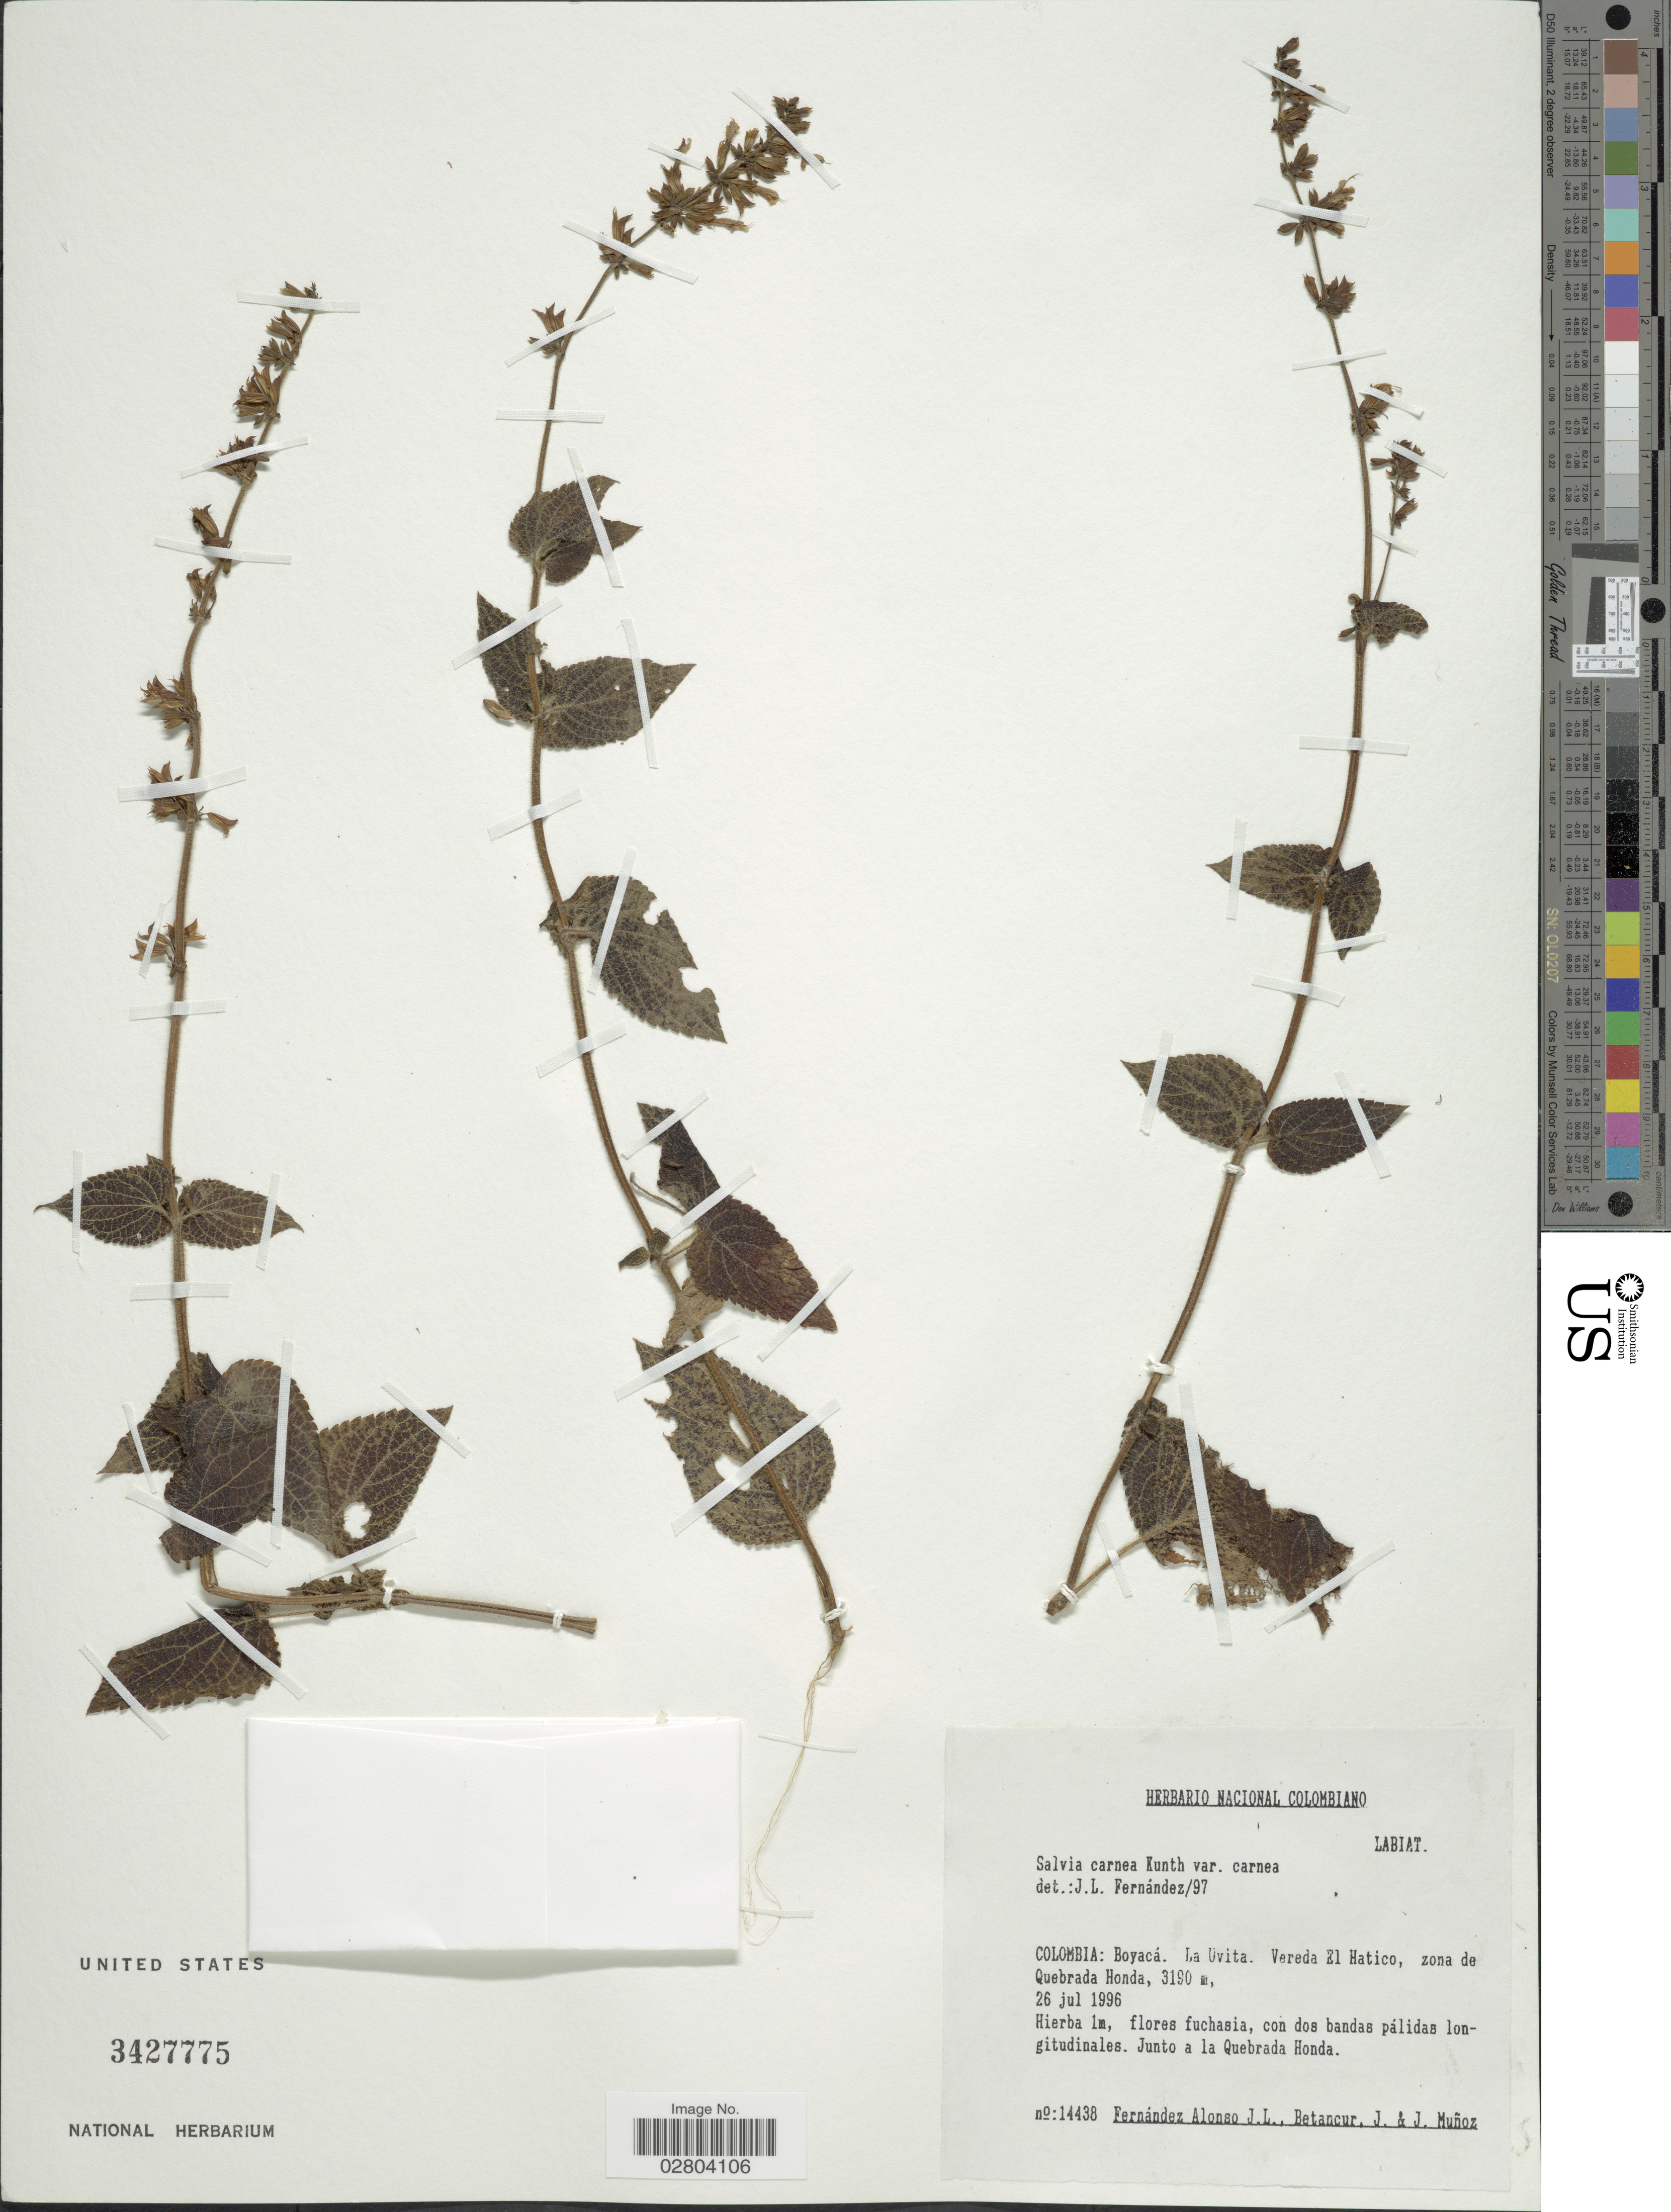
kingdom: Plantae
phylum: Tracheophyta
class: Magnoliopsida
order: Lamiales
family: Lamiaceae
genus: Salvia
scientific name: Salvia carnea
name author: Kunth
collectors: J. L. Fernández-Alonso, J. Betancur & J. Muñoz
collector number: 14438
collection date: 1996-07-26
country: Colombia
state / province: Boyacá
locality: La Uvita. Vereda El Hatico, zona de Quebrada Honda. Junto a la Quebrada Honda.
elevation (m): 3190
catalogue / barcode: US 3427775